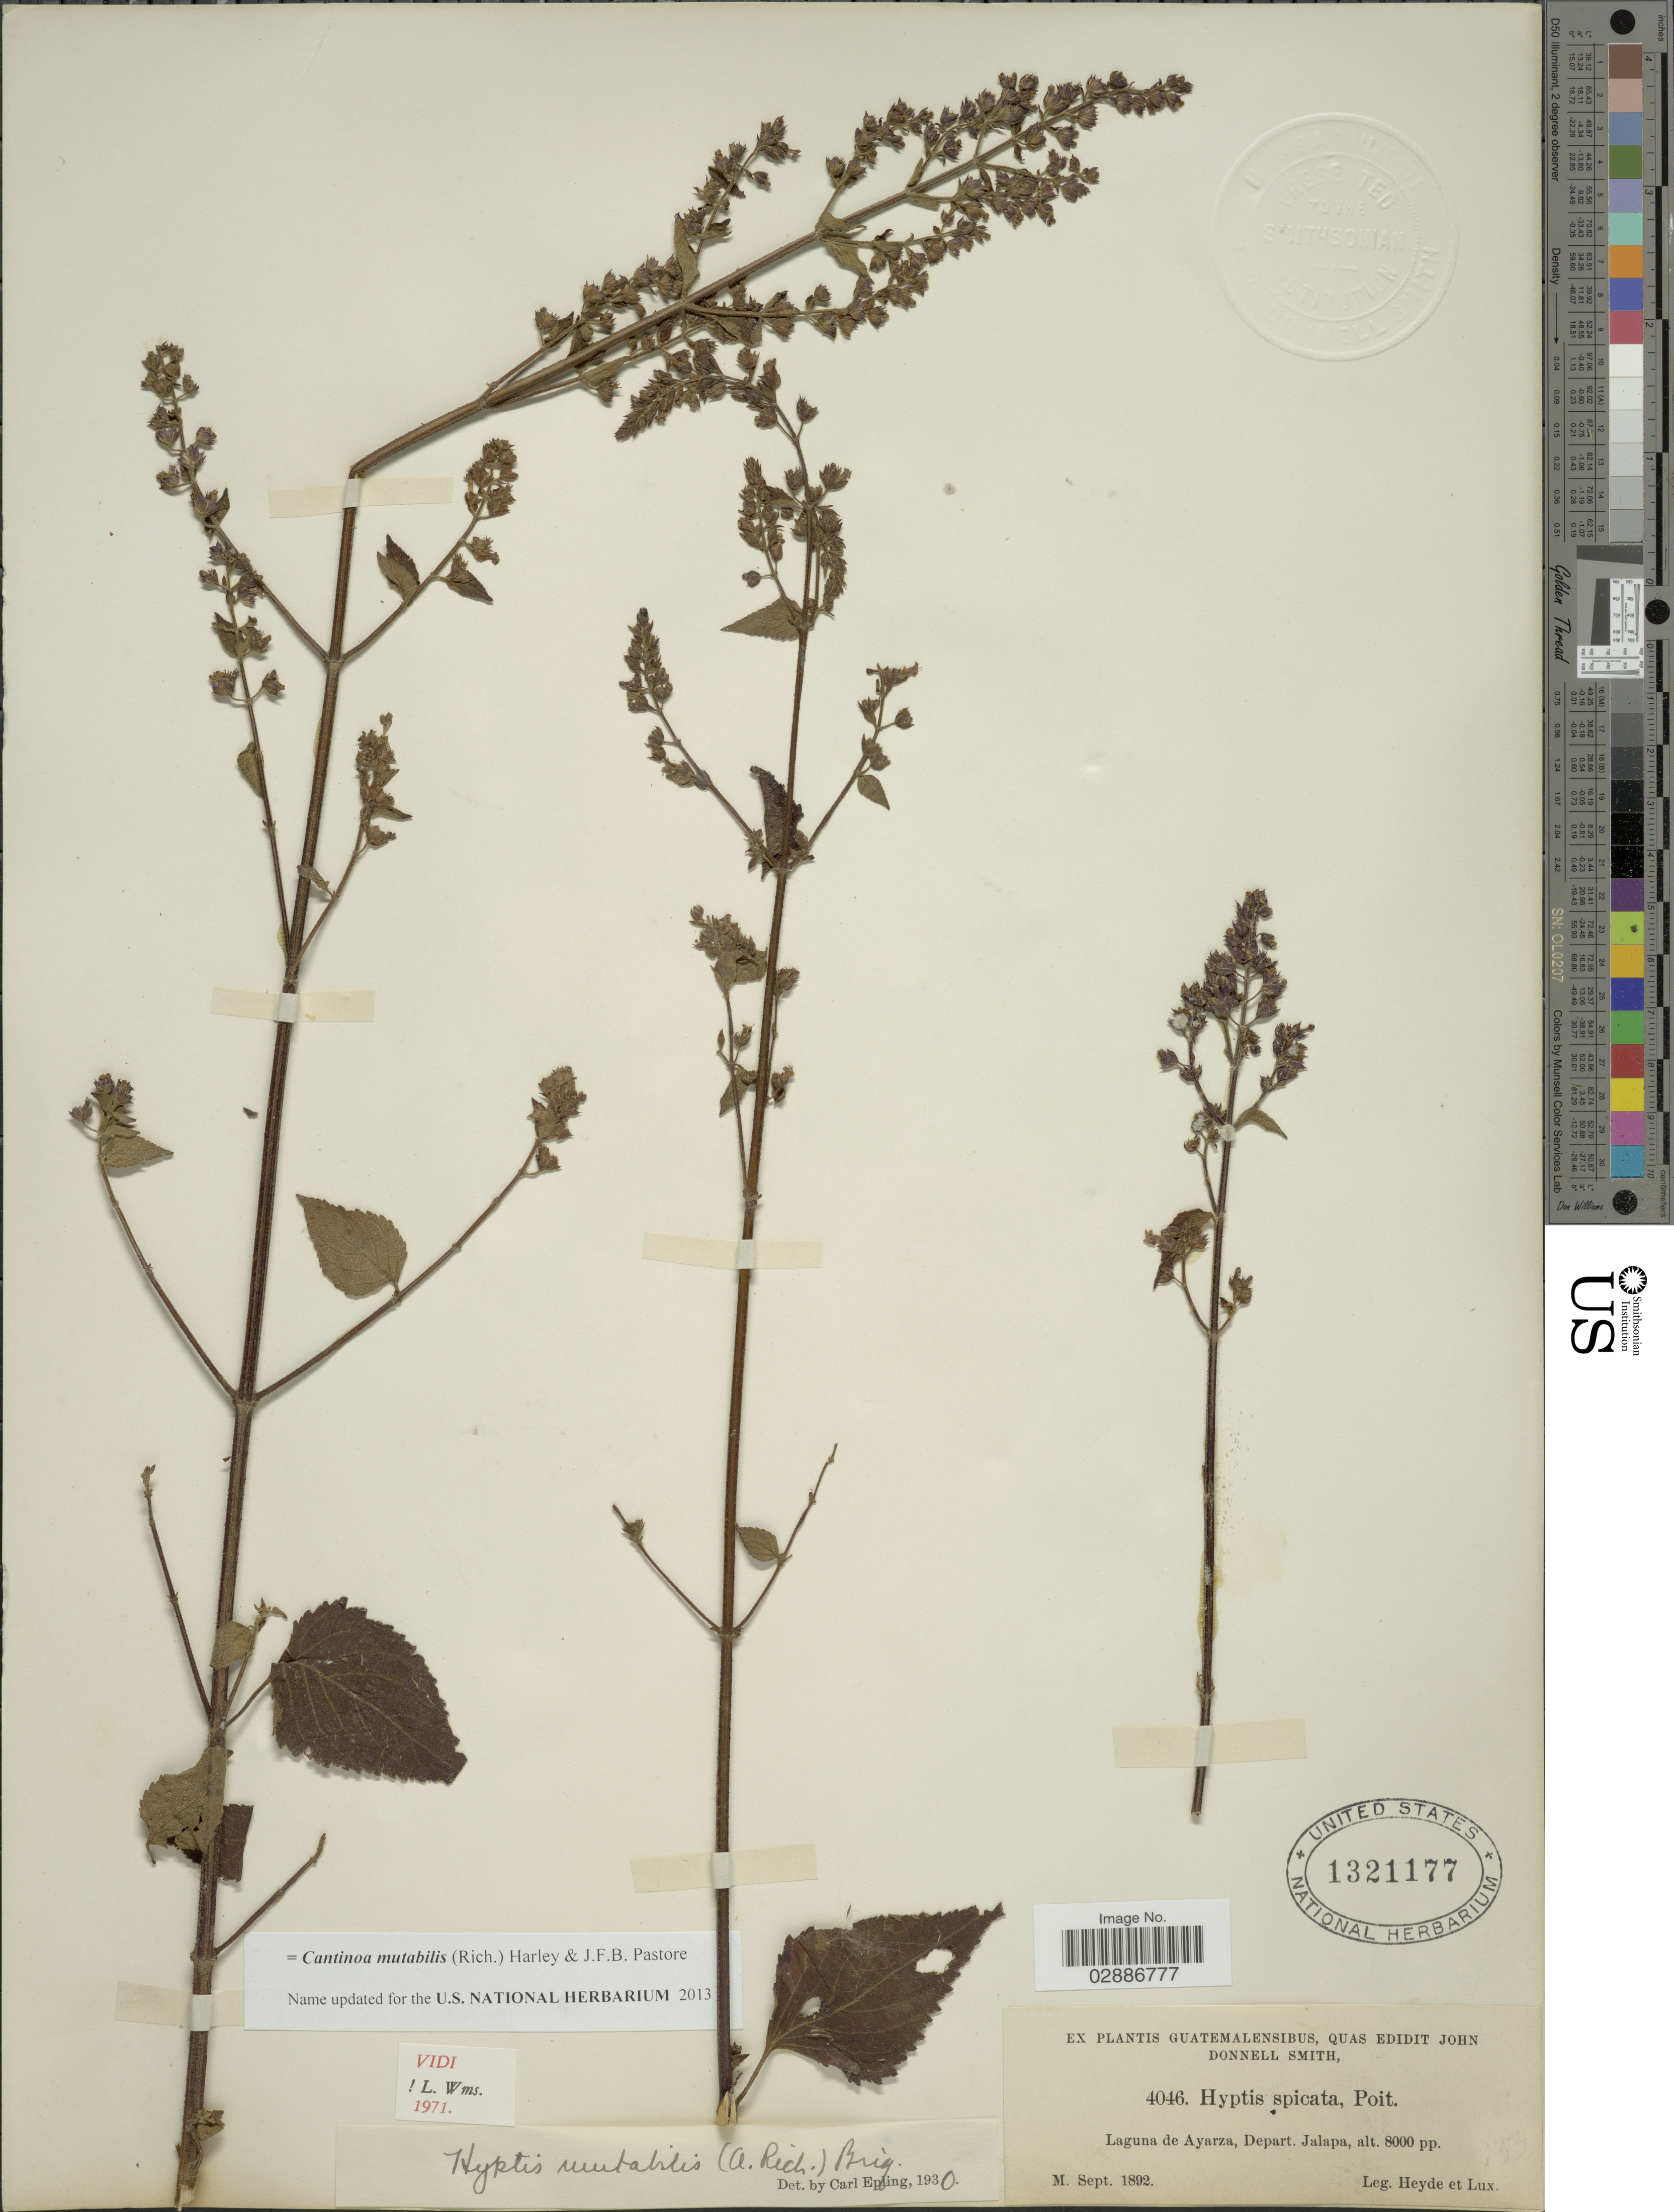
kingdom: Plantae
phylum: Tracheophyta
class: Magnoliopsida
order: Lamiales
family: Lamiaceae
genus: Cantinoa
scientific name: Cantinoa mutabilis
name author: (Rich.) Harley & J.F.B. Pastore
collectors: Heyde & Lux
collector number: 4046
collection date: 1892-09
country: Guatemala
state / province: Jalapa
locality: Laguna de Ayarza, Depart. Jalapa.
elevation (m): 2438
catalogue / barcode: US 1321177